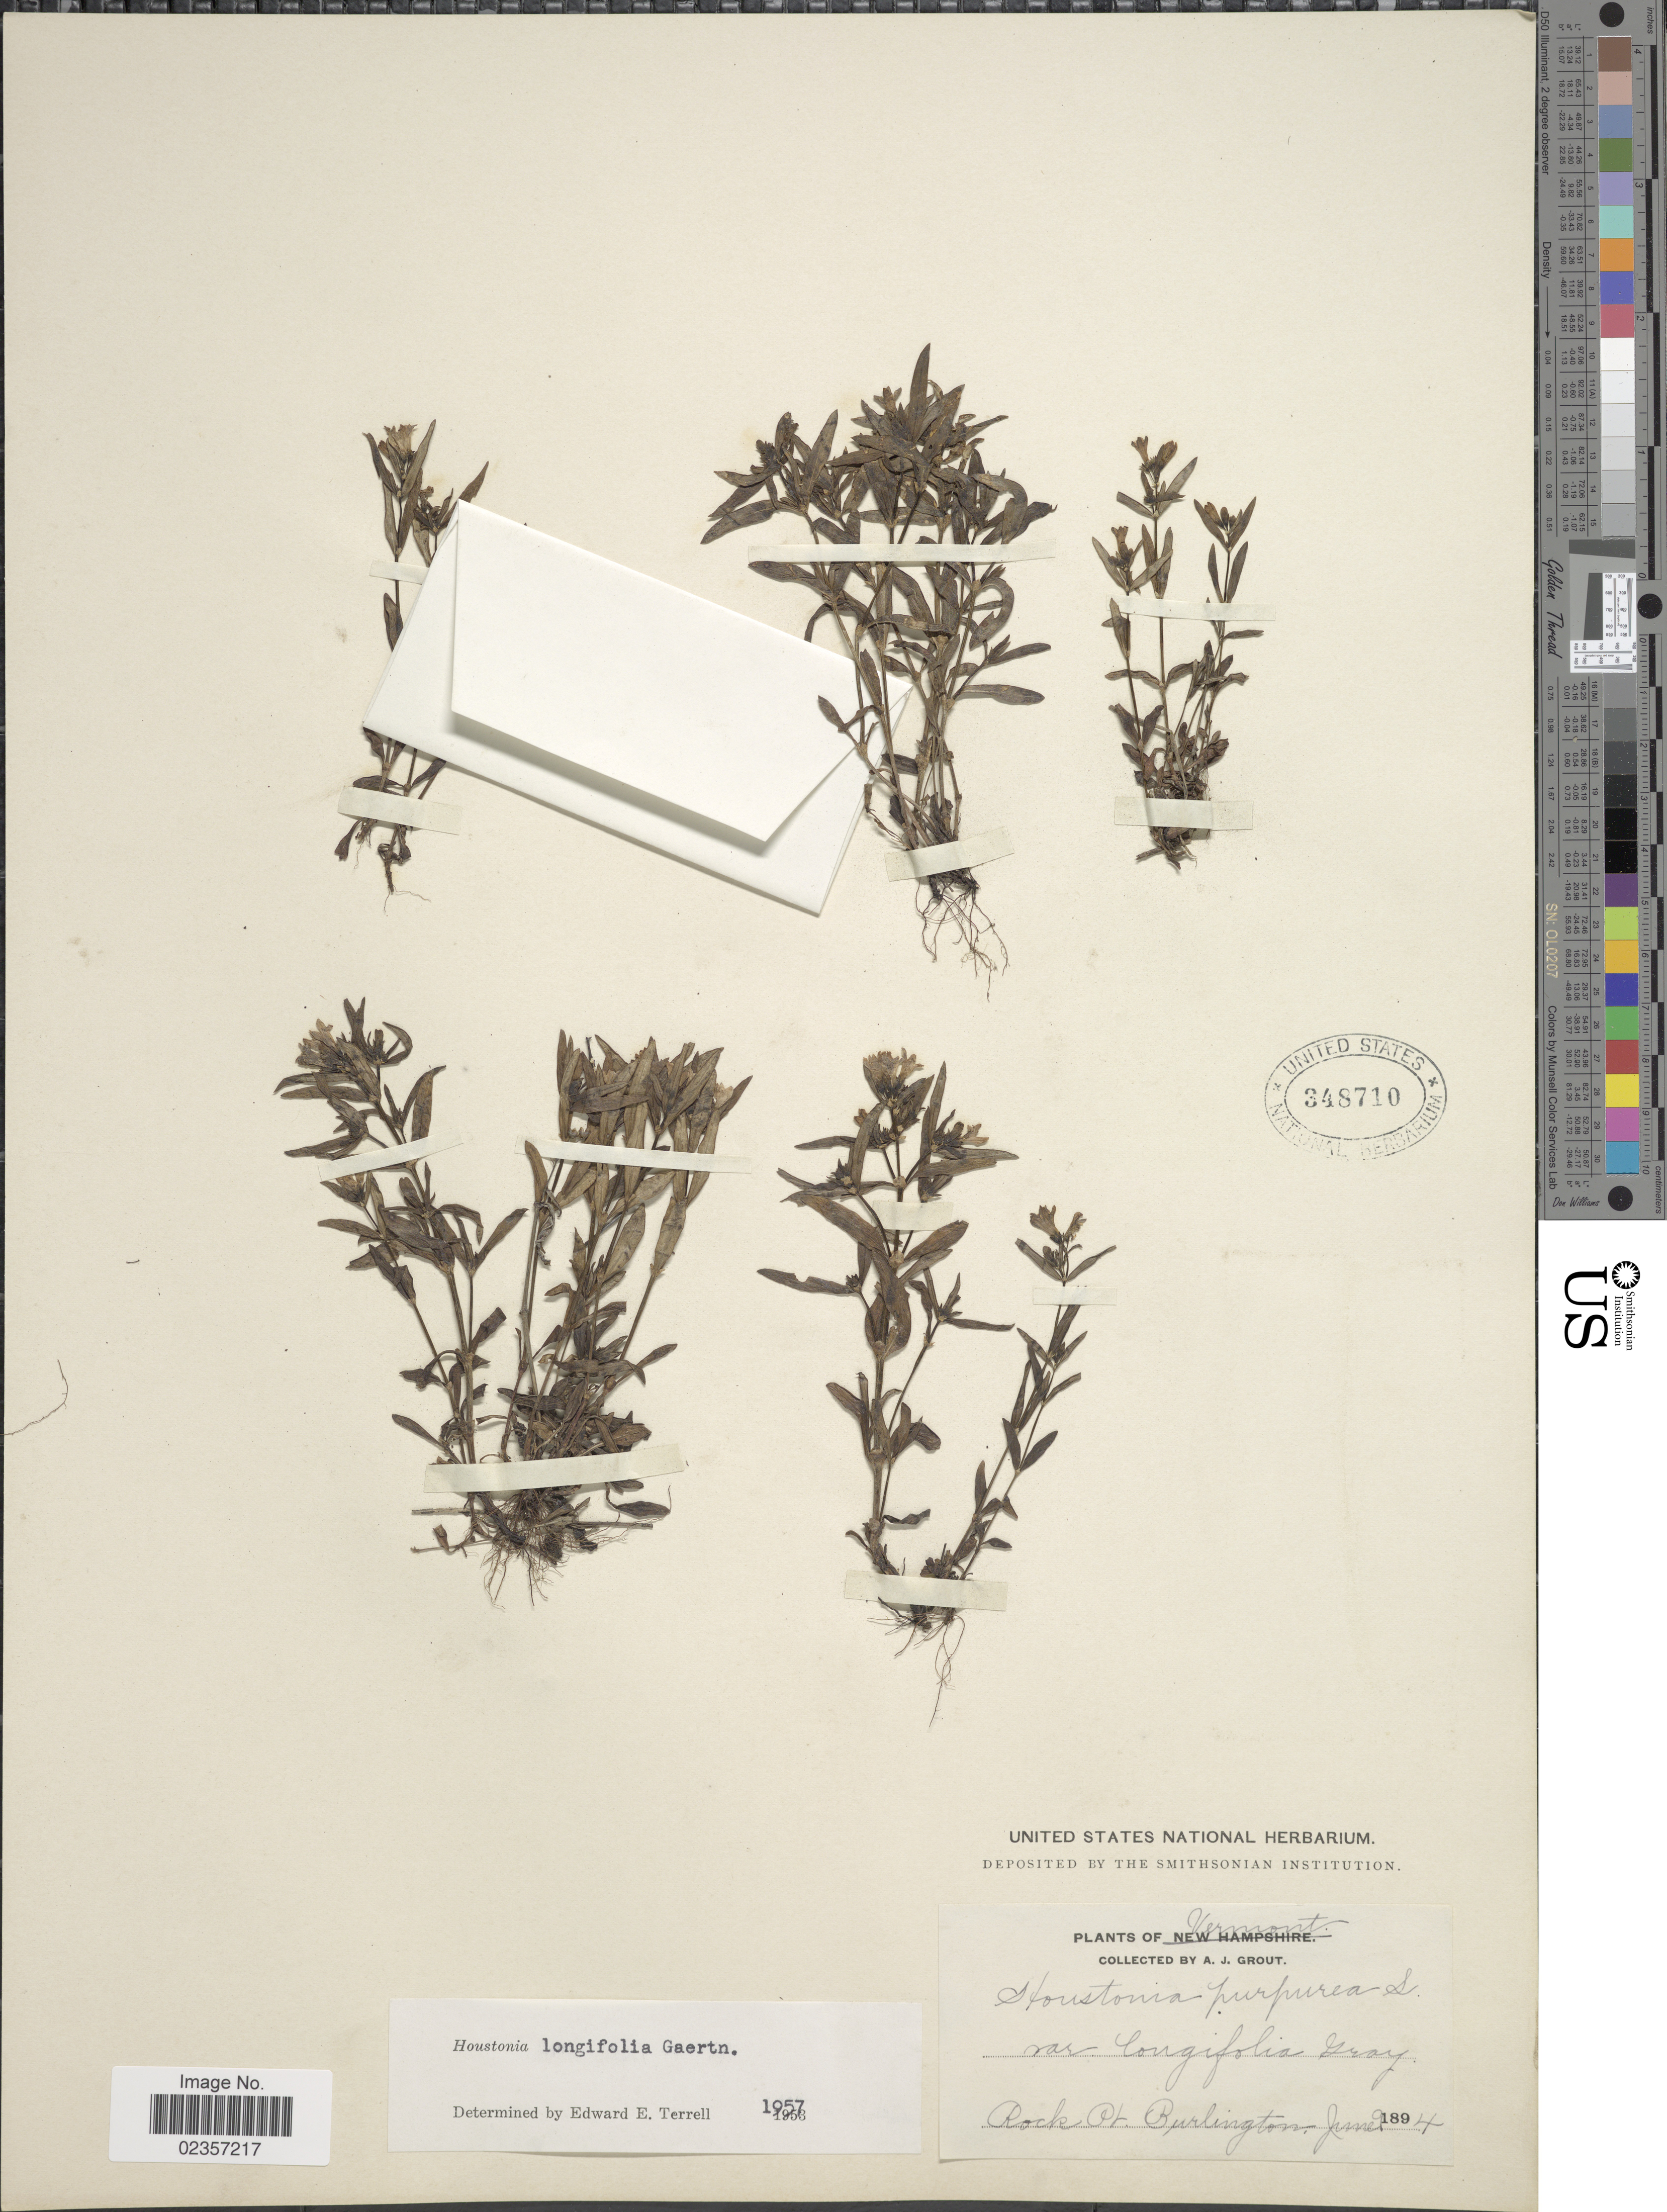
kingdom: Plantae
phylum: Tracheophyta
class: Magnoliopsida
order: Gentianales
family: Rubiaceae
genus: Houstonia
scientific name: Houstonia longifolia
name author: Gaertn.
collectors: A. J. Grout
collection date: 1894-06-09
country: United States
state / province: Vermont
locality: Rock Pt. Burlington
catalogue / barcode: US 348710